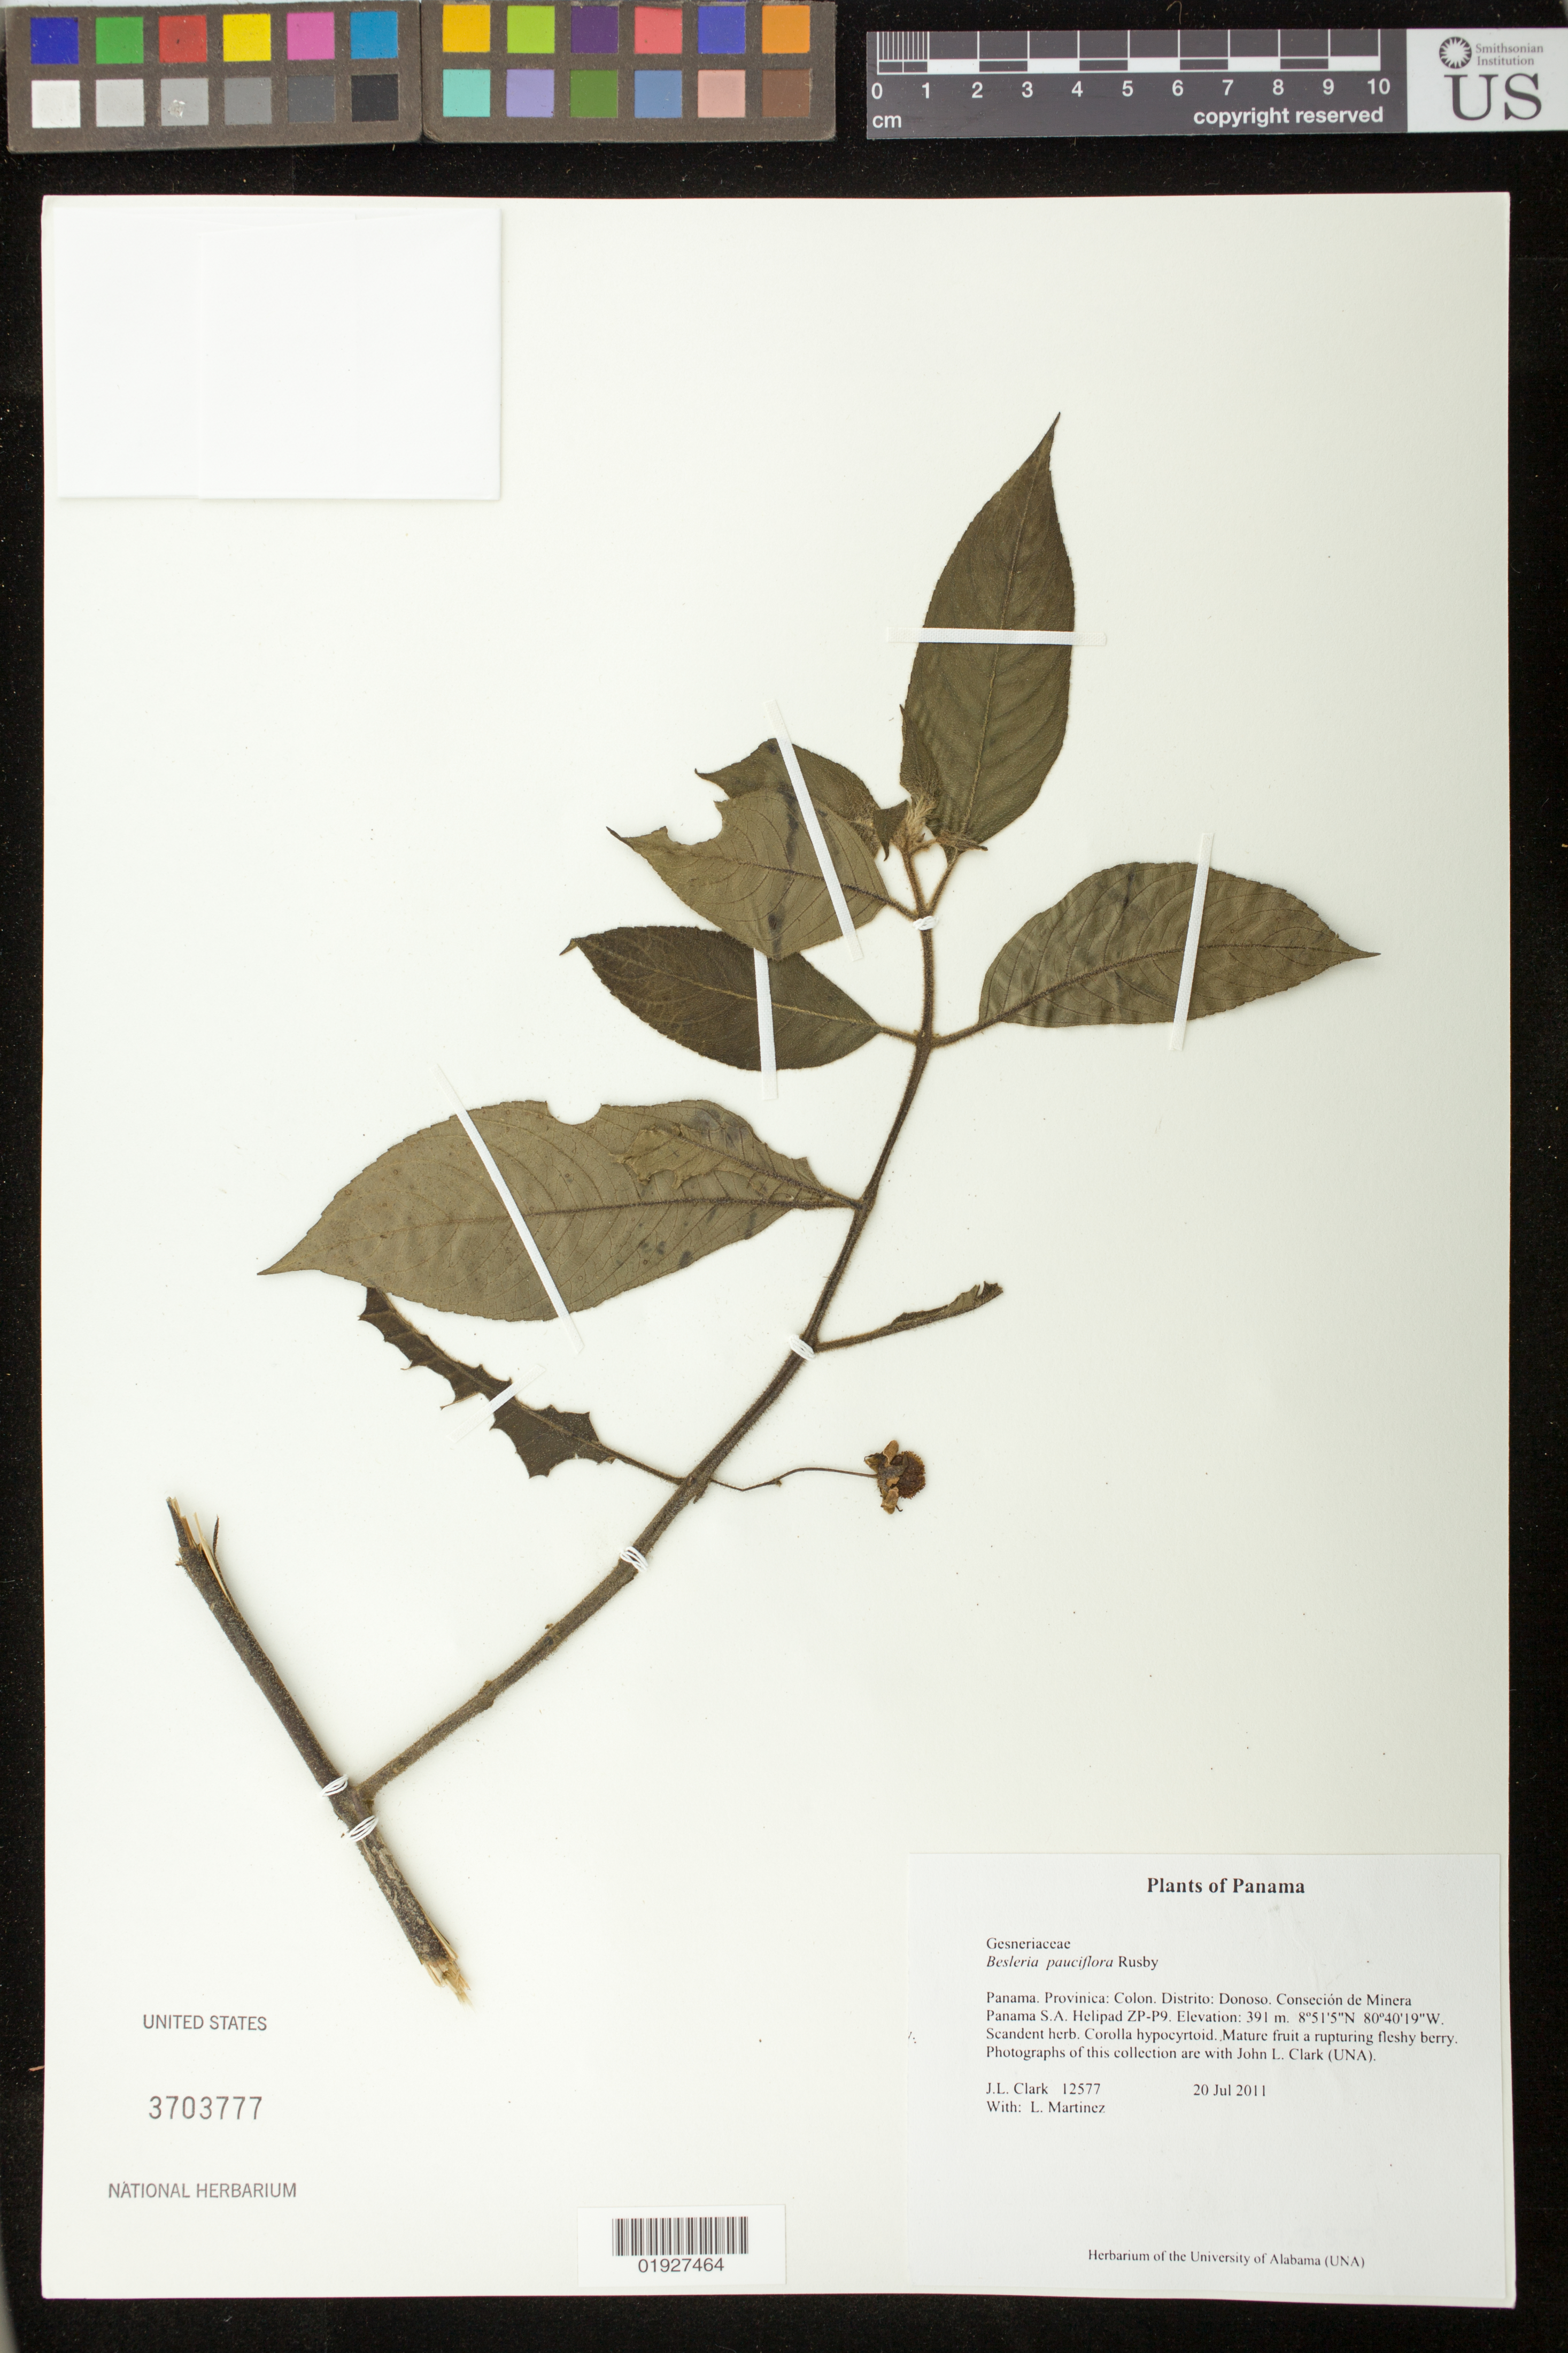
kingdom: Plantae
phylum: Tracheophyta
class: Magnoliopsida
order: Lamiales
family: Gesneriaceae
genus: Besleria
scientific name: Besleria pauciflora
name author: Rusby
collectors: J. L. Clark & L. Martinez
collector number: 12577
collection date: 2011-07-20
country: Panama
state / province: Colón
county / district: Donoso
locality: Conseción de Minera Panama S.A. Helipad ZP-P9.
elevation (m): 391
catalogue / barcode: US 3703777